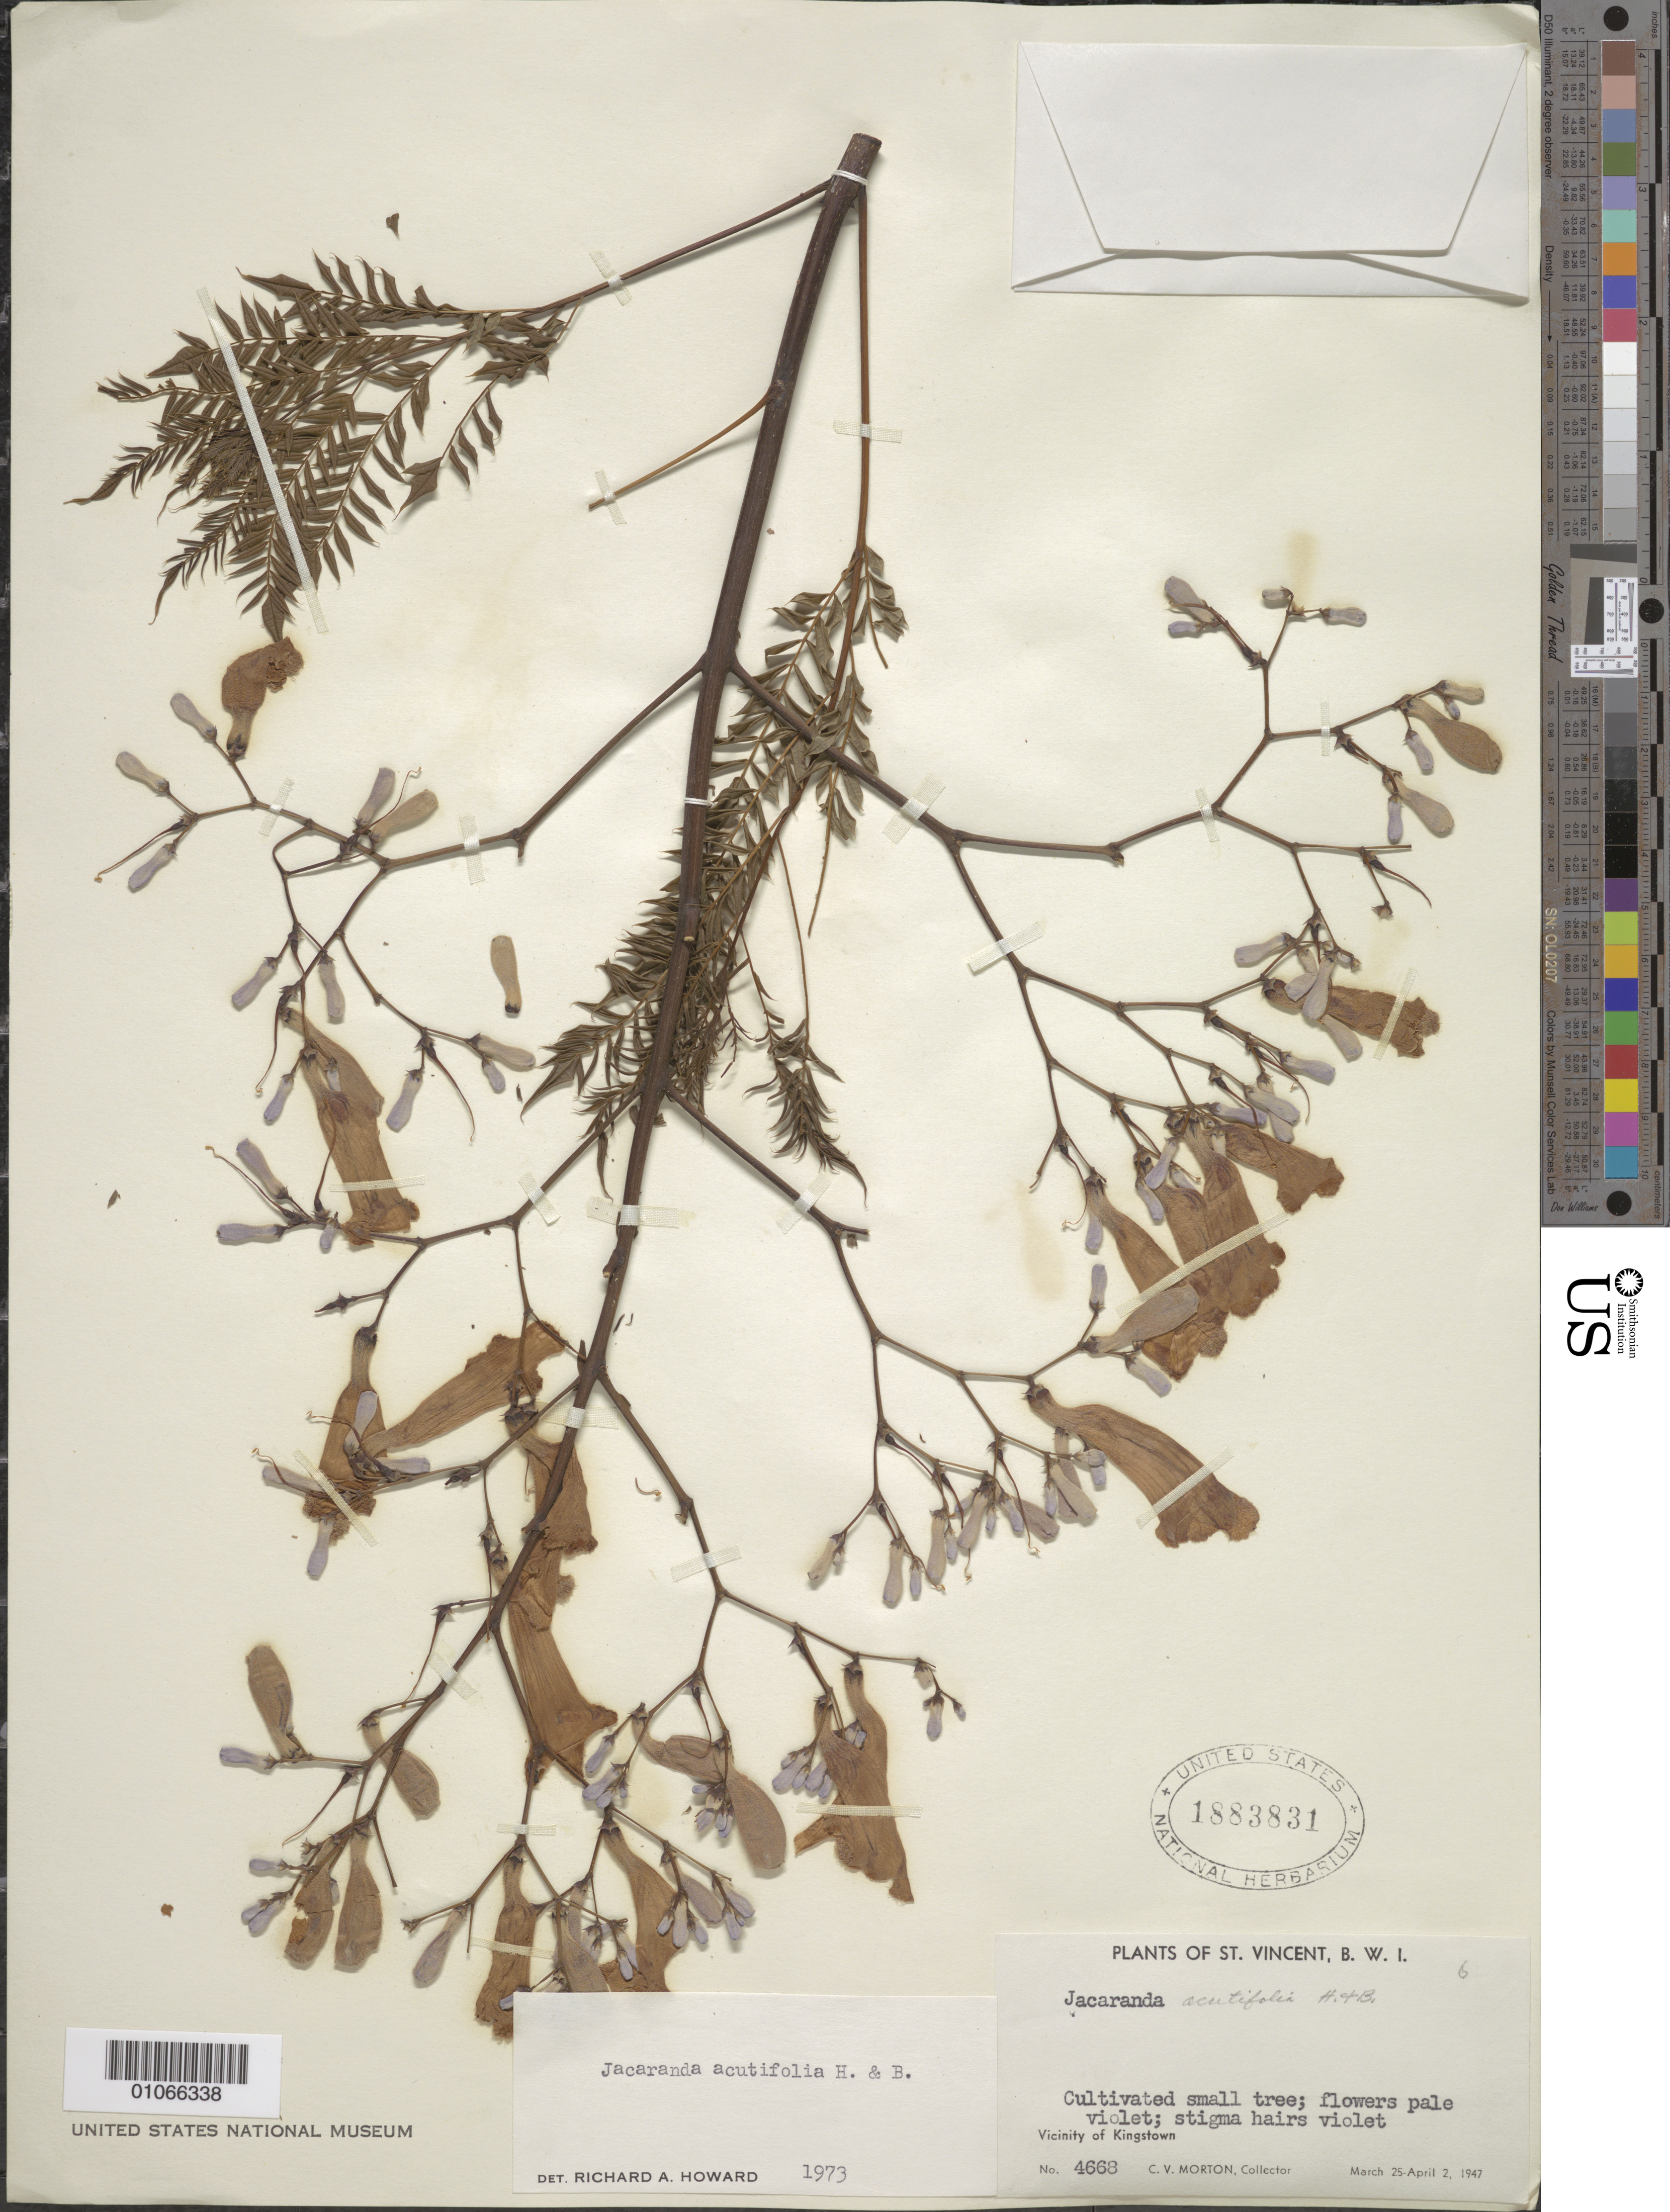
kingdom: Plantae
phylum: Tracheophyta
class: Magnoliopsida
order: Lamiales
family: Bignoniaceae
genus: Jacaranda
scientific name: Jacaranda acutifolia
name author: Bonpl.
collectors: C. V. Morton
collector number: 4668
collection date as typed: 25 Mar 1947 to 02 Apr 1947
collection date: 1947-03-25/1947-04-02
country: St. Vincent - Grenadines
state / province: Saint George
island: St. Vincent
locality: Vicinity of Kingstown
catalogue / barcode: US 1883831